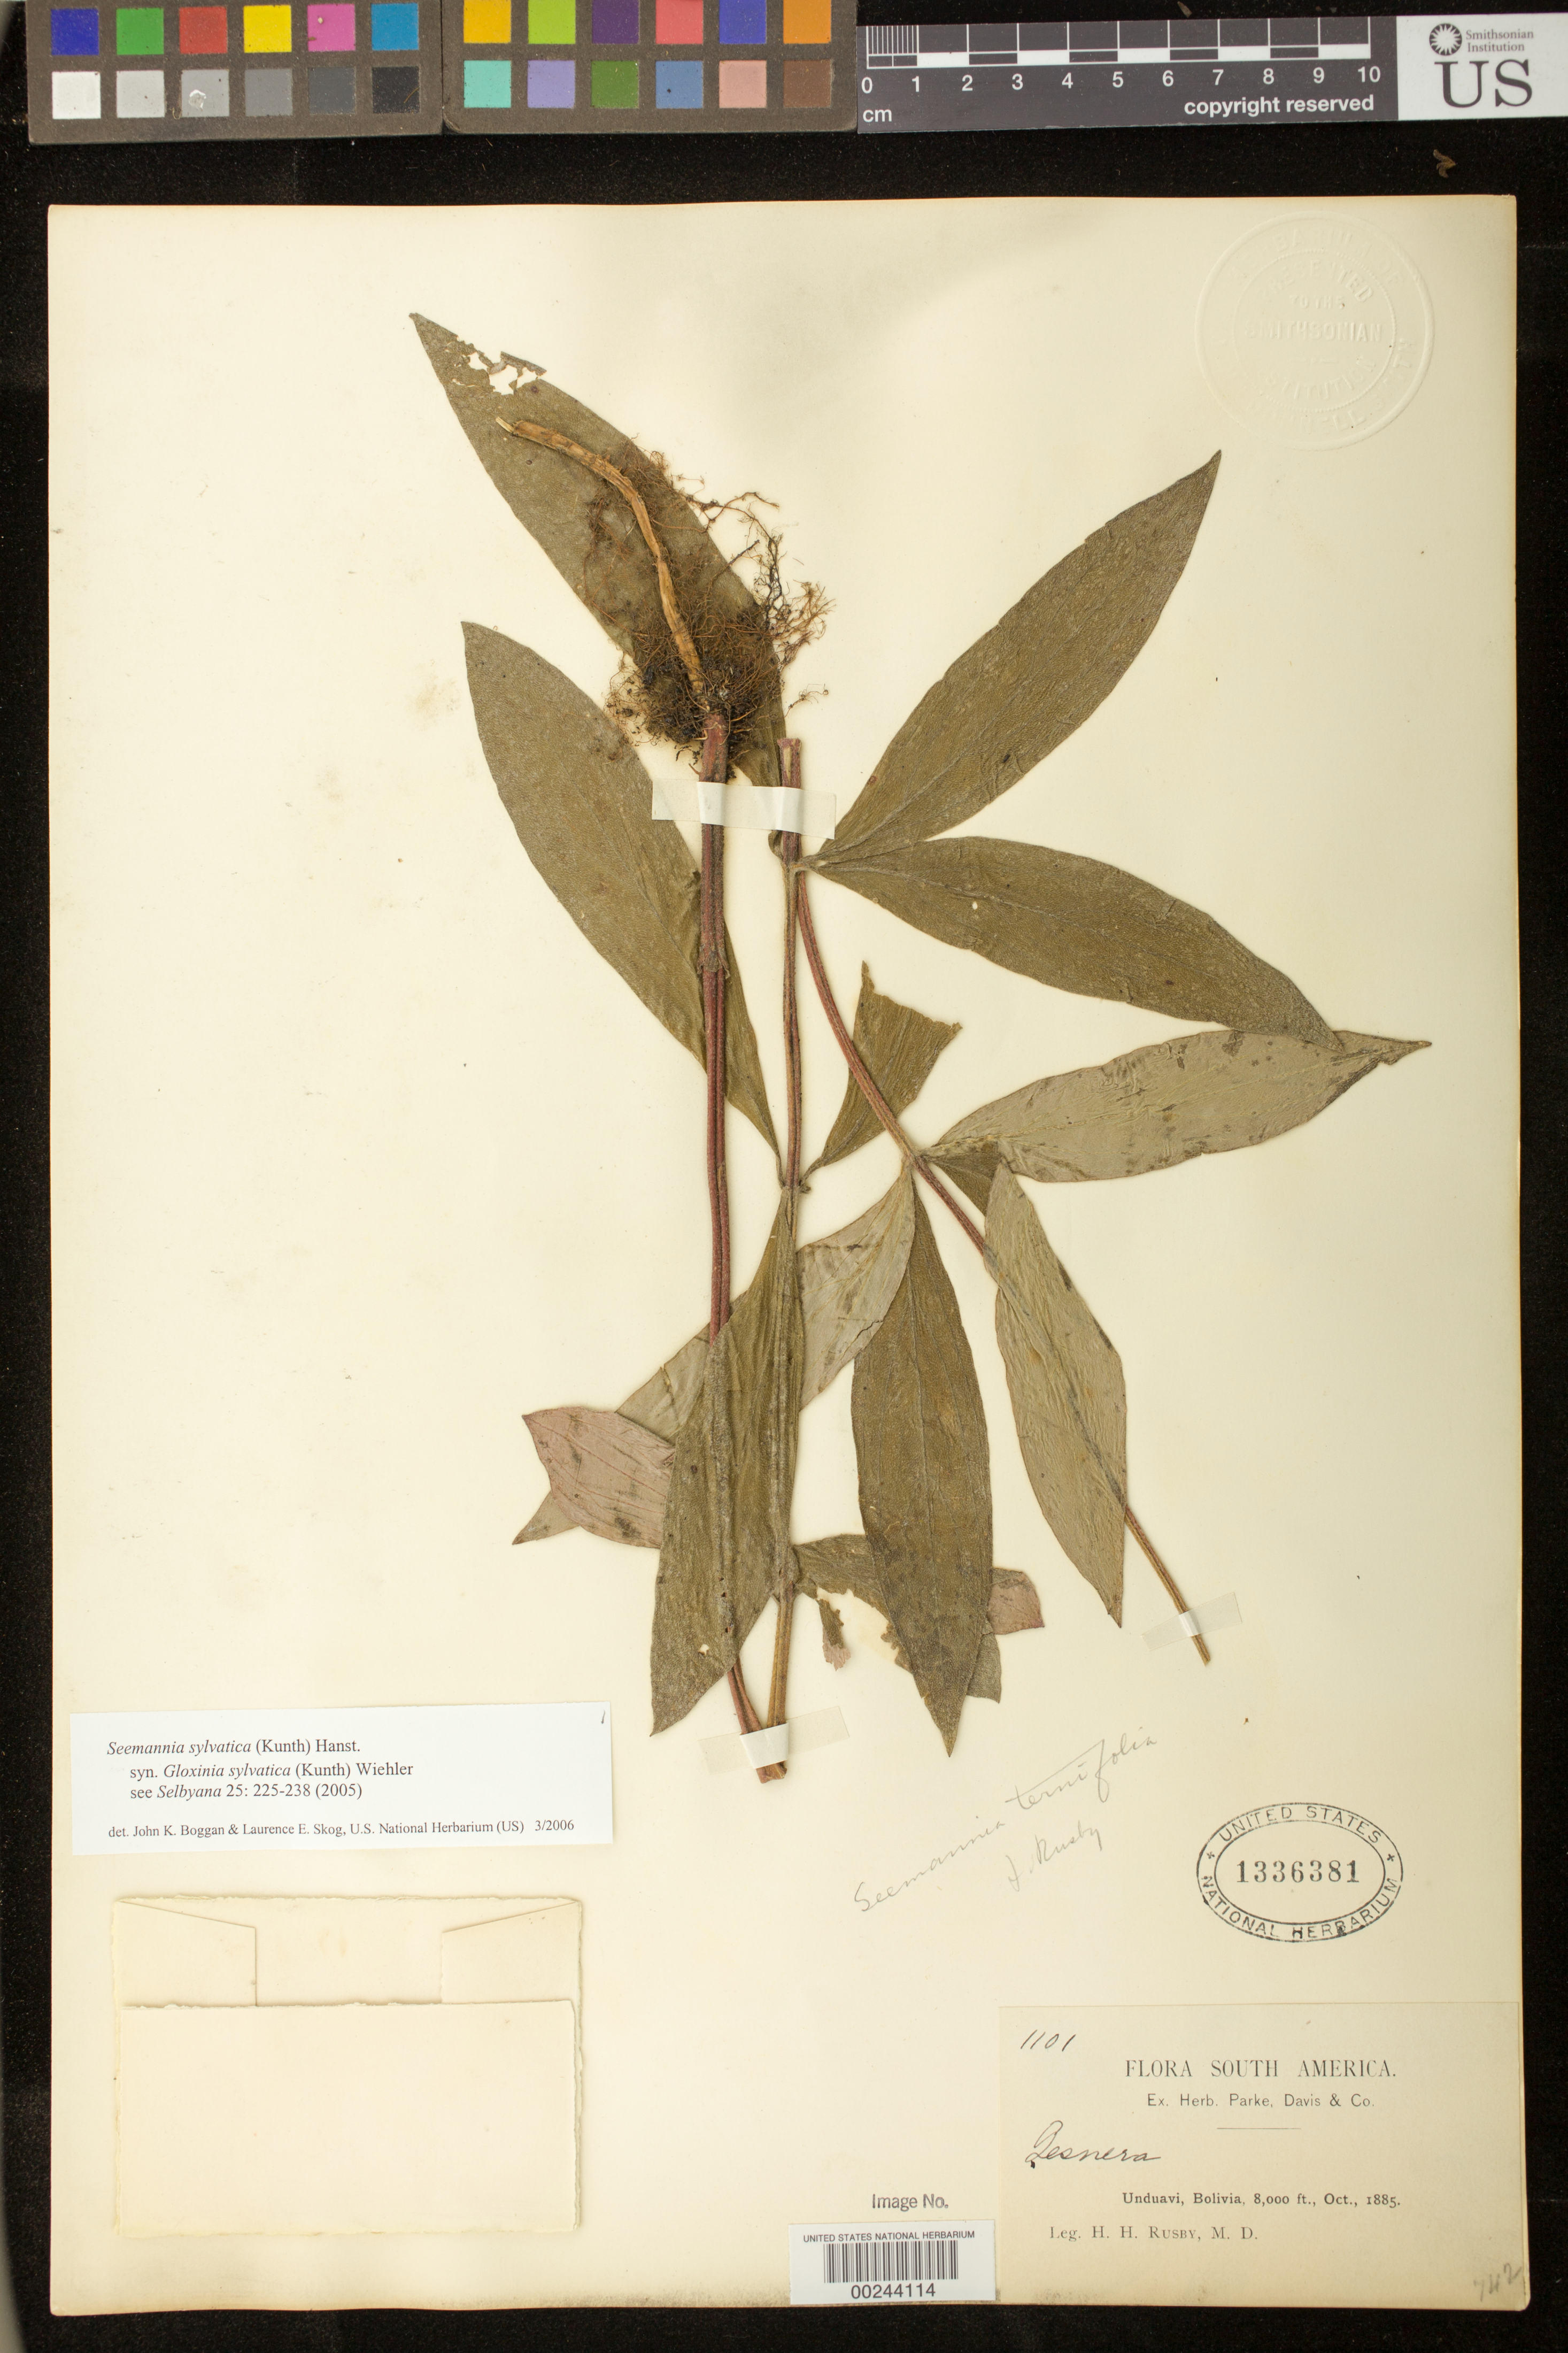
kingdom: Plantae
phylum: Tracheophyta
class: Magnoliopsida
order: Lamiales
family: Gesneriaceae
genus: Seemannia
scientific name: Seemannia sylvatica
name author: (Kunth) Hanst.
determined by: Boggan, J. K.; Skog, L. E.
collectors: H. H. Rusby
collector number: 1101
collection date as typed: Oct., 1885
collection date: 1885-10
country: Bolivia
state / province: La Paz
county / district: Nor Yungas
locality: Unduavi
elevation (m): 2438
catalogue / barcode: US 1336381